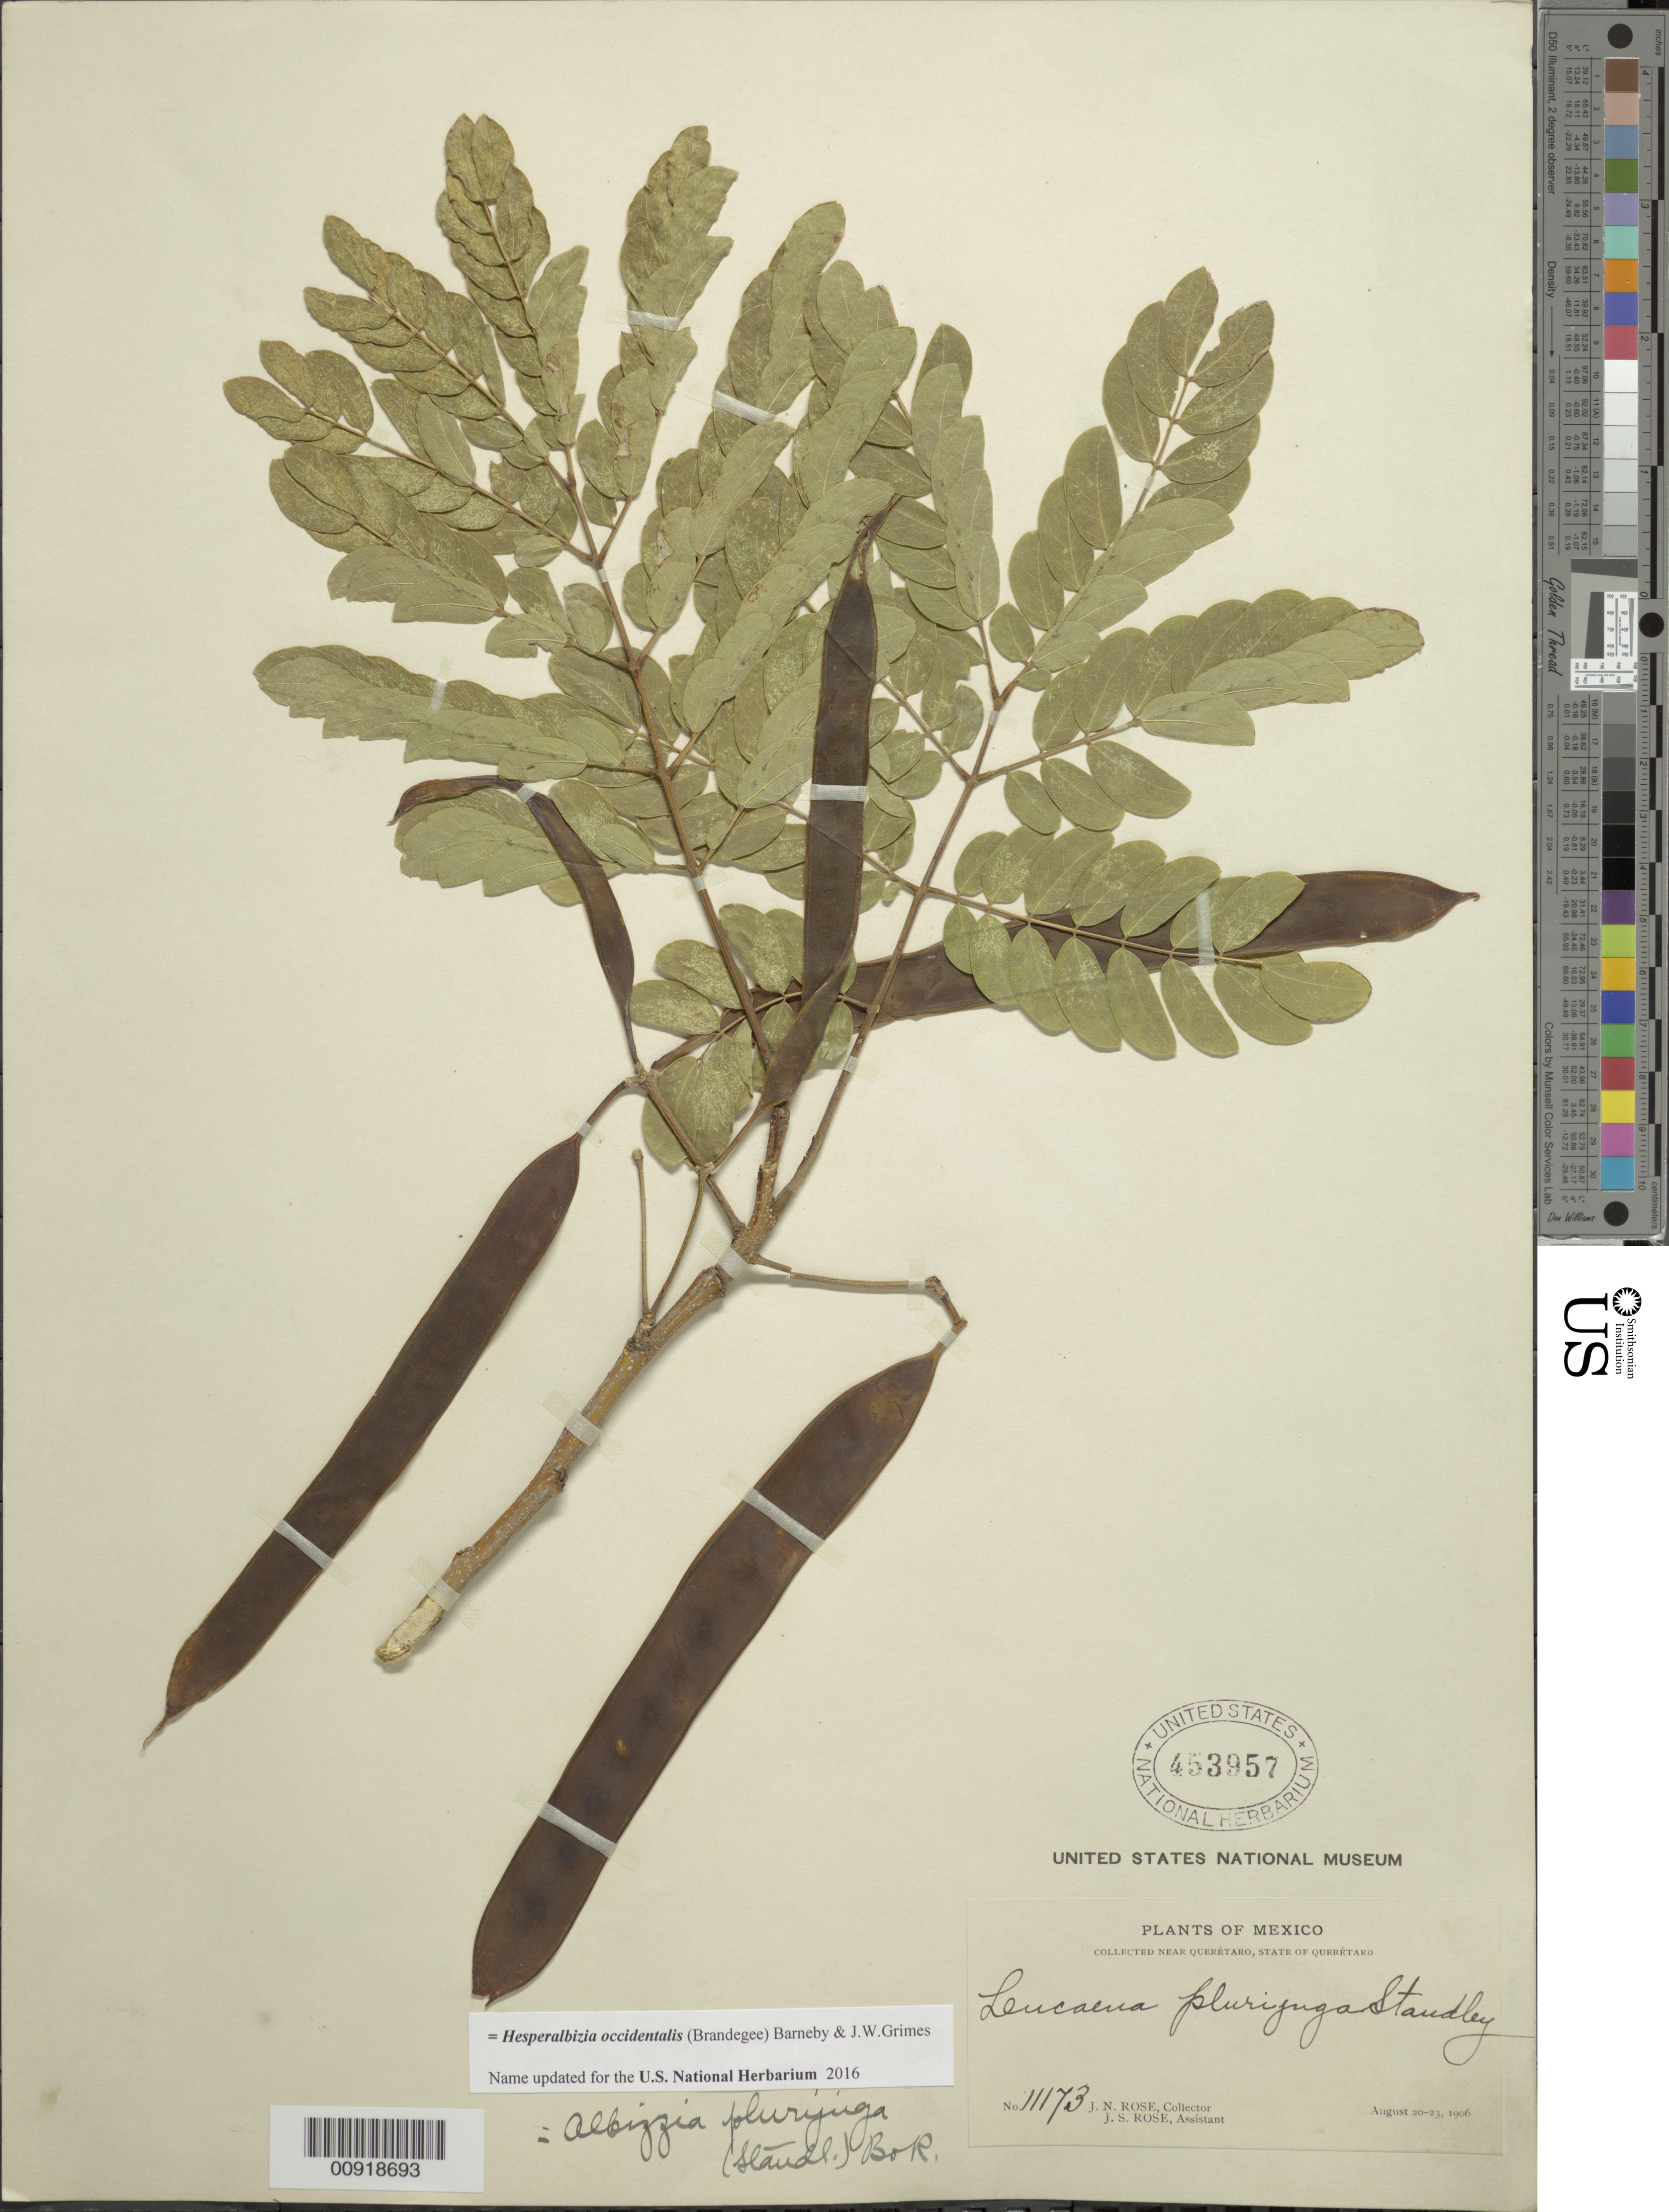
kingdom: Plantae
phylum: Tracheophyta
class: Magnoliopsida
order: Fabales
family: Fabaceae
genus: Hesperalbizia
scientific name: Hesperalbizia occidentalis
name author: (Brandegee) Barneby & J.W. Grimes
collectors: J. N. Rose & J. S. Rose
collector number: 11173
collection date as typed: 20 Aug 1906 to 23 Aug 1906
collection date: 1906-08-20/1906-08-23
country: Mexico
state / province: Querétaro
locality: Near Querétaro, State of Querétaro.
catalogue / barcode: US 453957